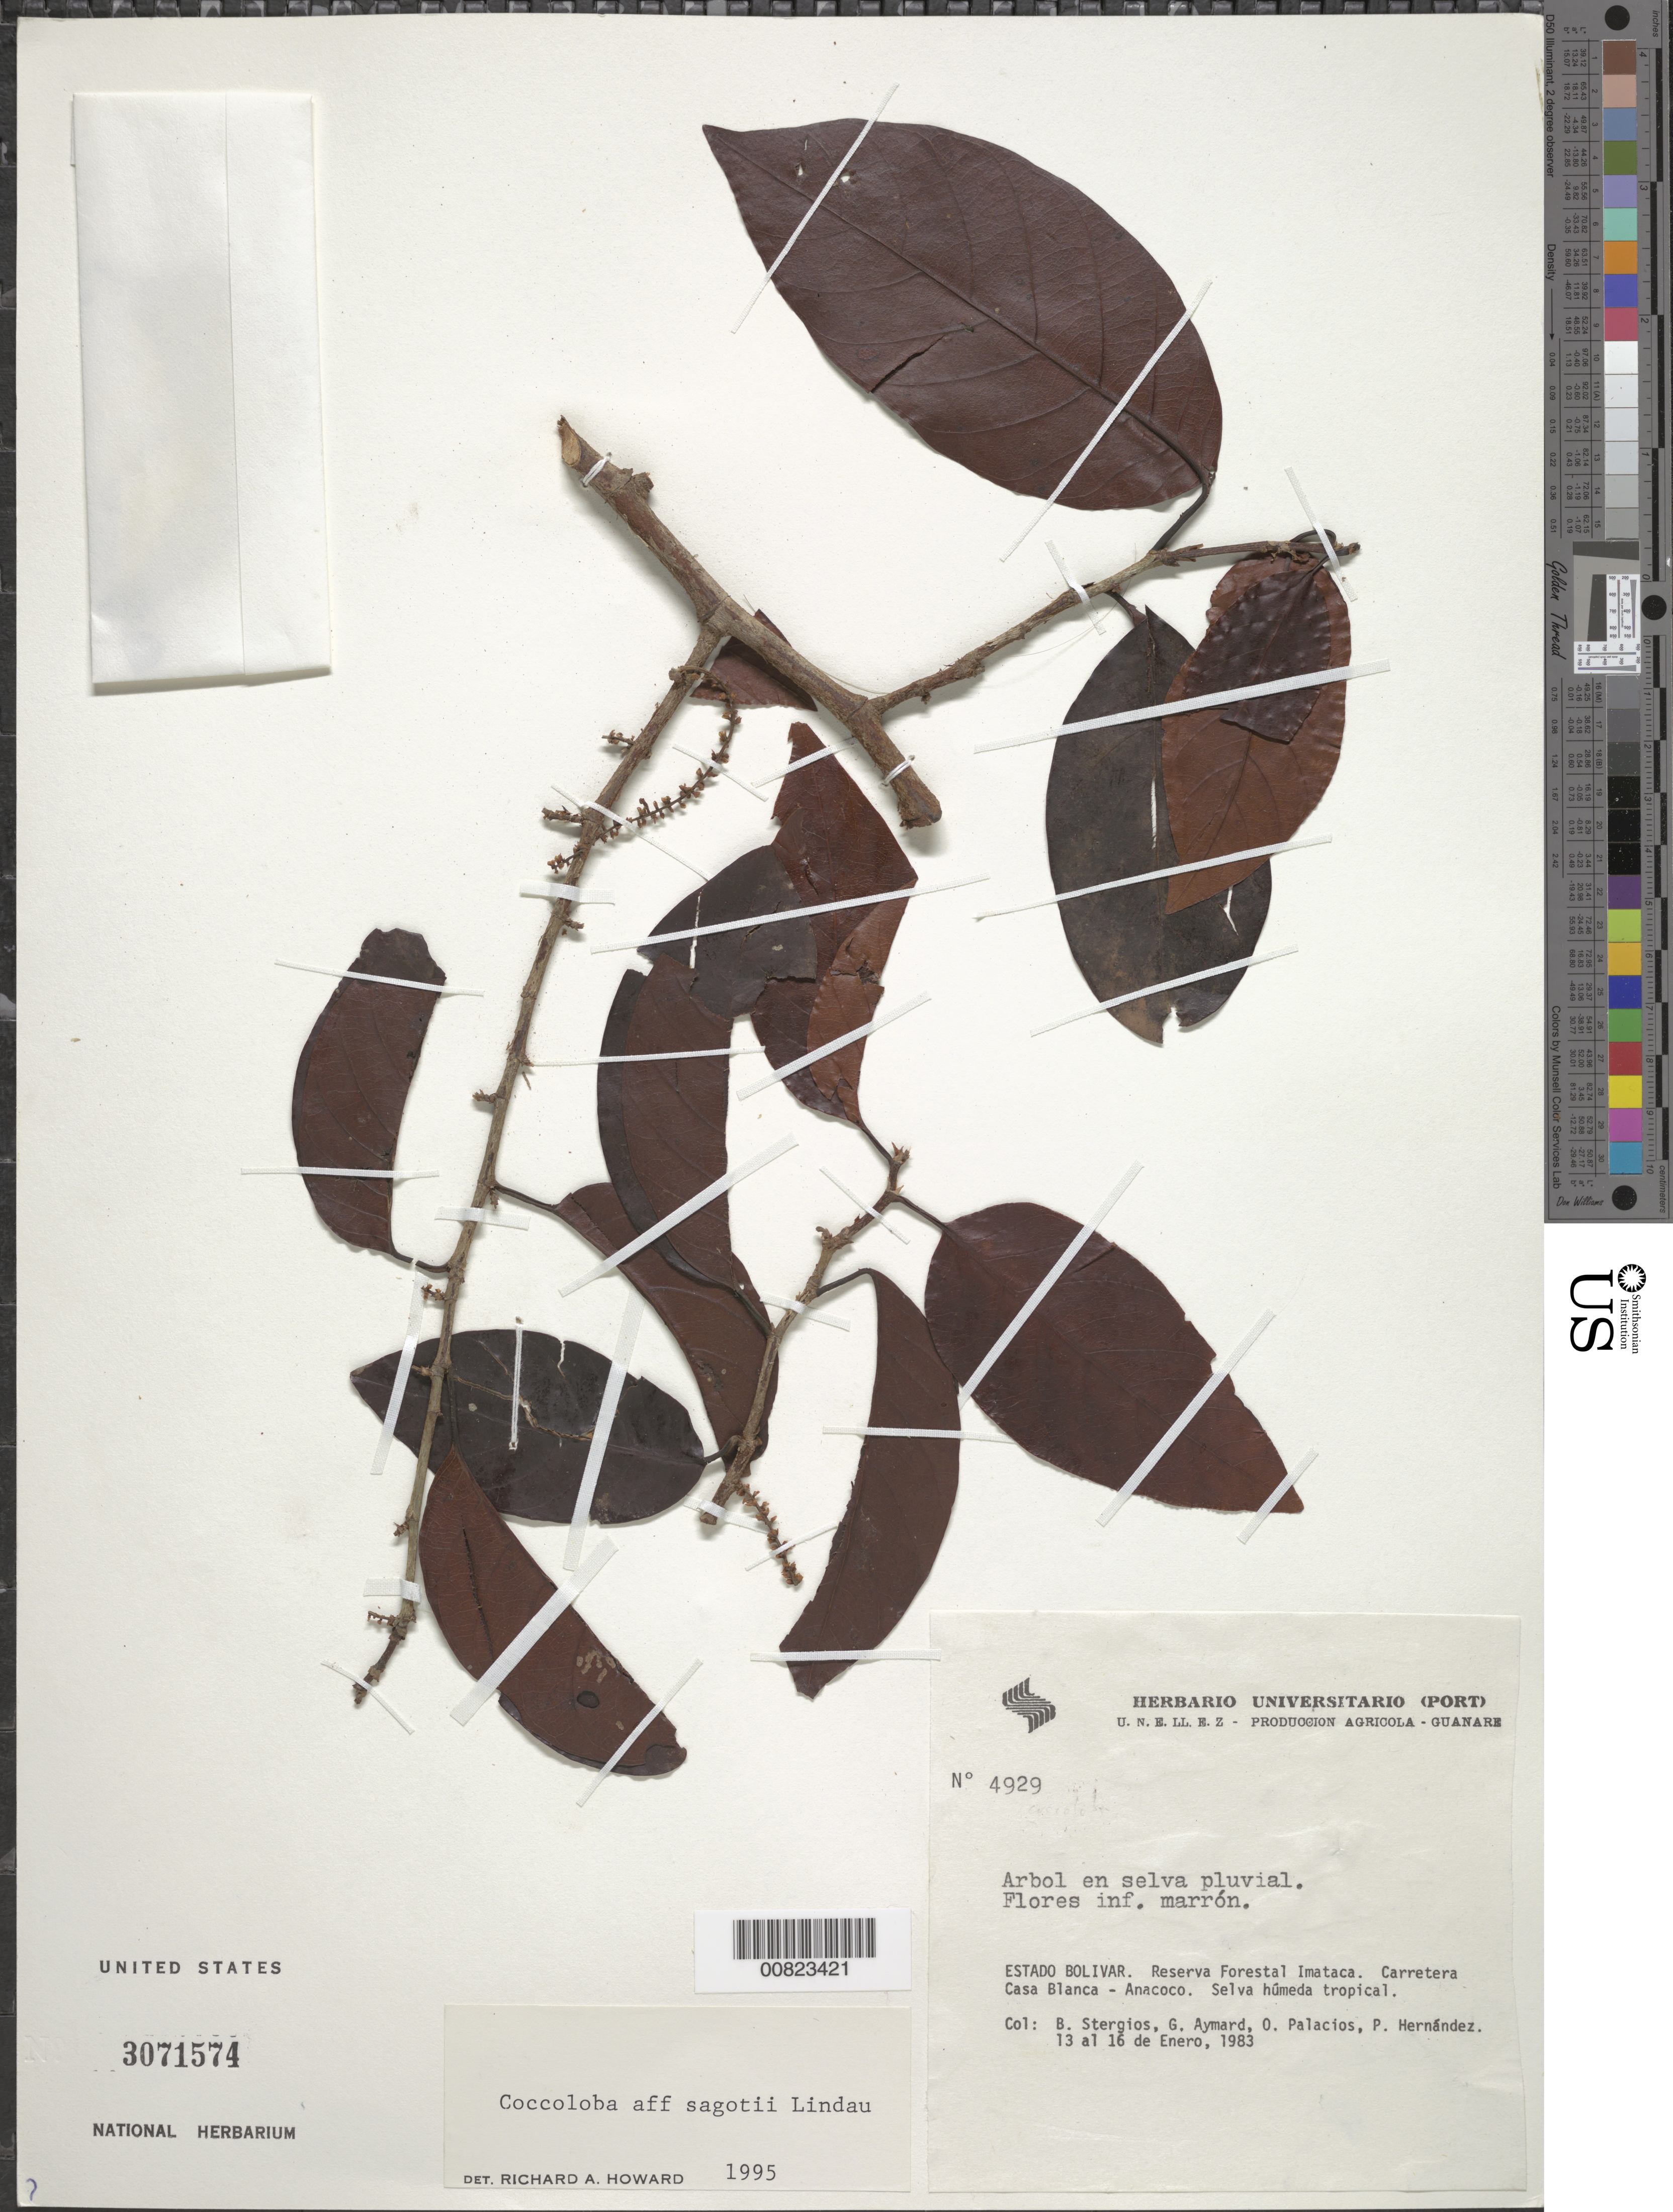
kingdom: Plantae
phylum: Tracheophyta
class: Magnoliopsida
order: Caryophyllales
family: Polygonaceae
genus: Coccoloba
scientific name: Coccoloba sagotii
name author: Lindau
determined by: Howard, R. A.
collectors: B. G. Stergios, G. A. Aymard, O. Palacios & P. Hernández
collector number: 4929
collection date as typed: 13-Jan-83 to 16-Jan-83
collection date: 1983-01-13/1983-01-16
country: Venezuela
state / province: Bolívar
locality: Reserva Forestal Imataca, Carretera Casa Blanca - Anacoco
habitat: Selva húmeda tropical; en selva pluvial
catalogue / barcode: US 3071574